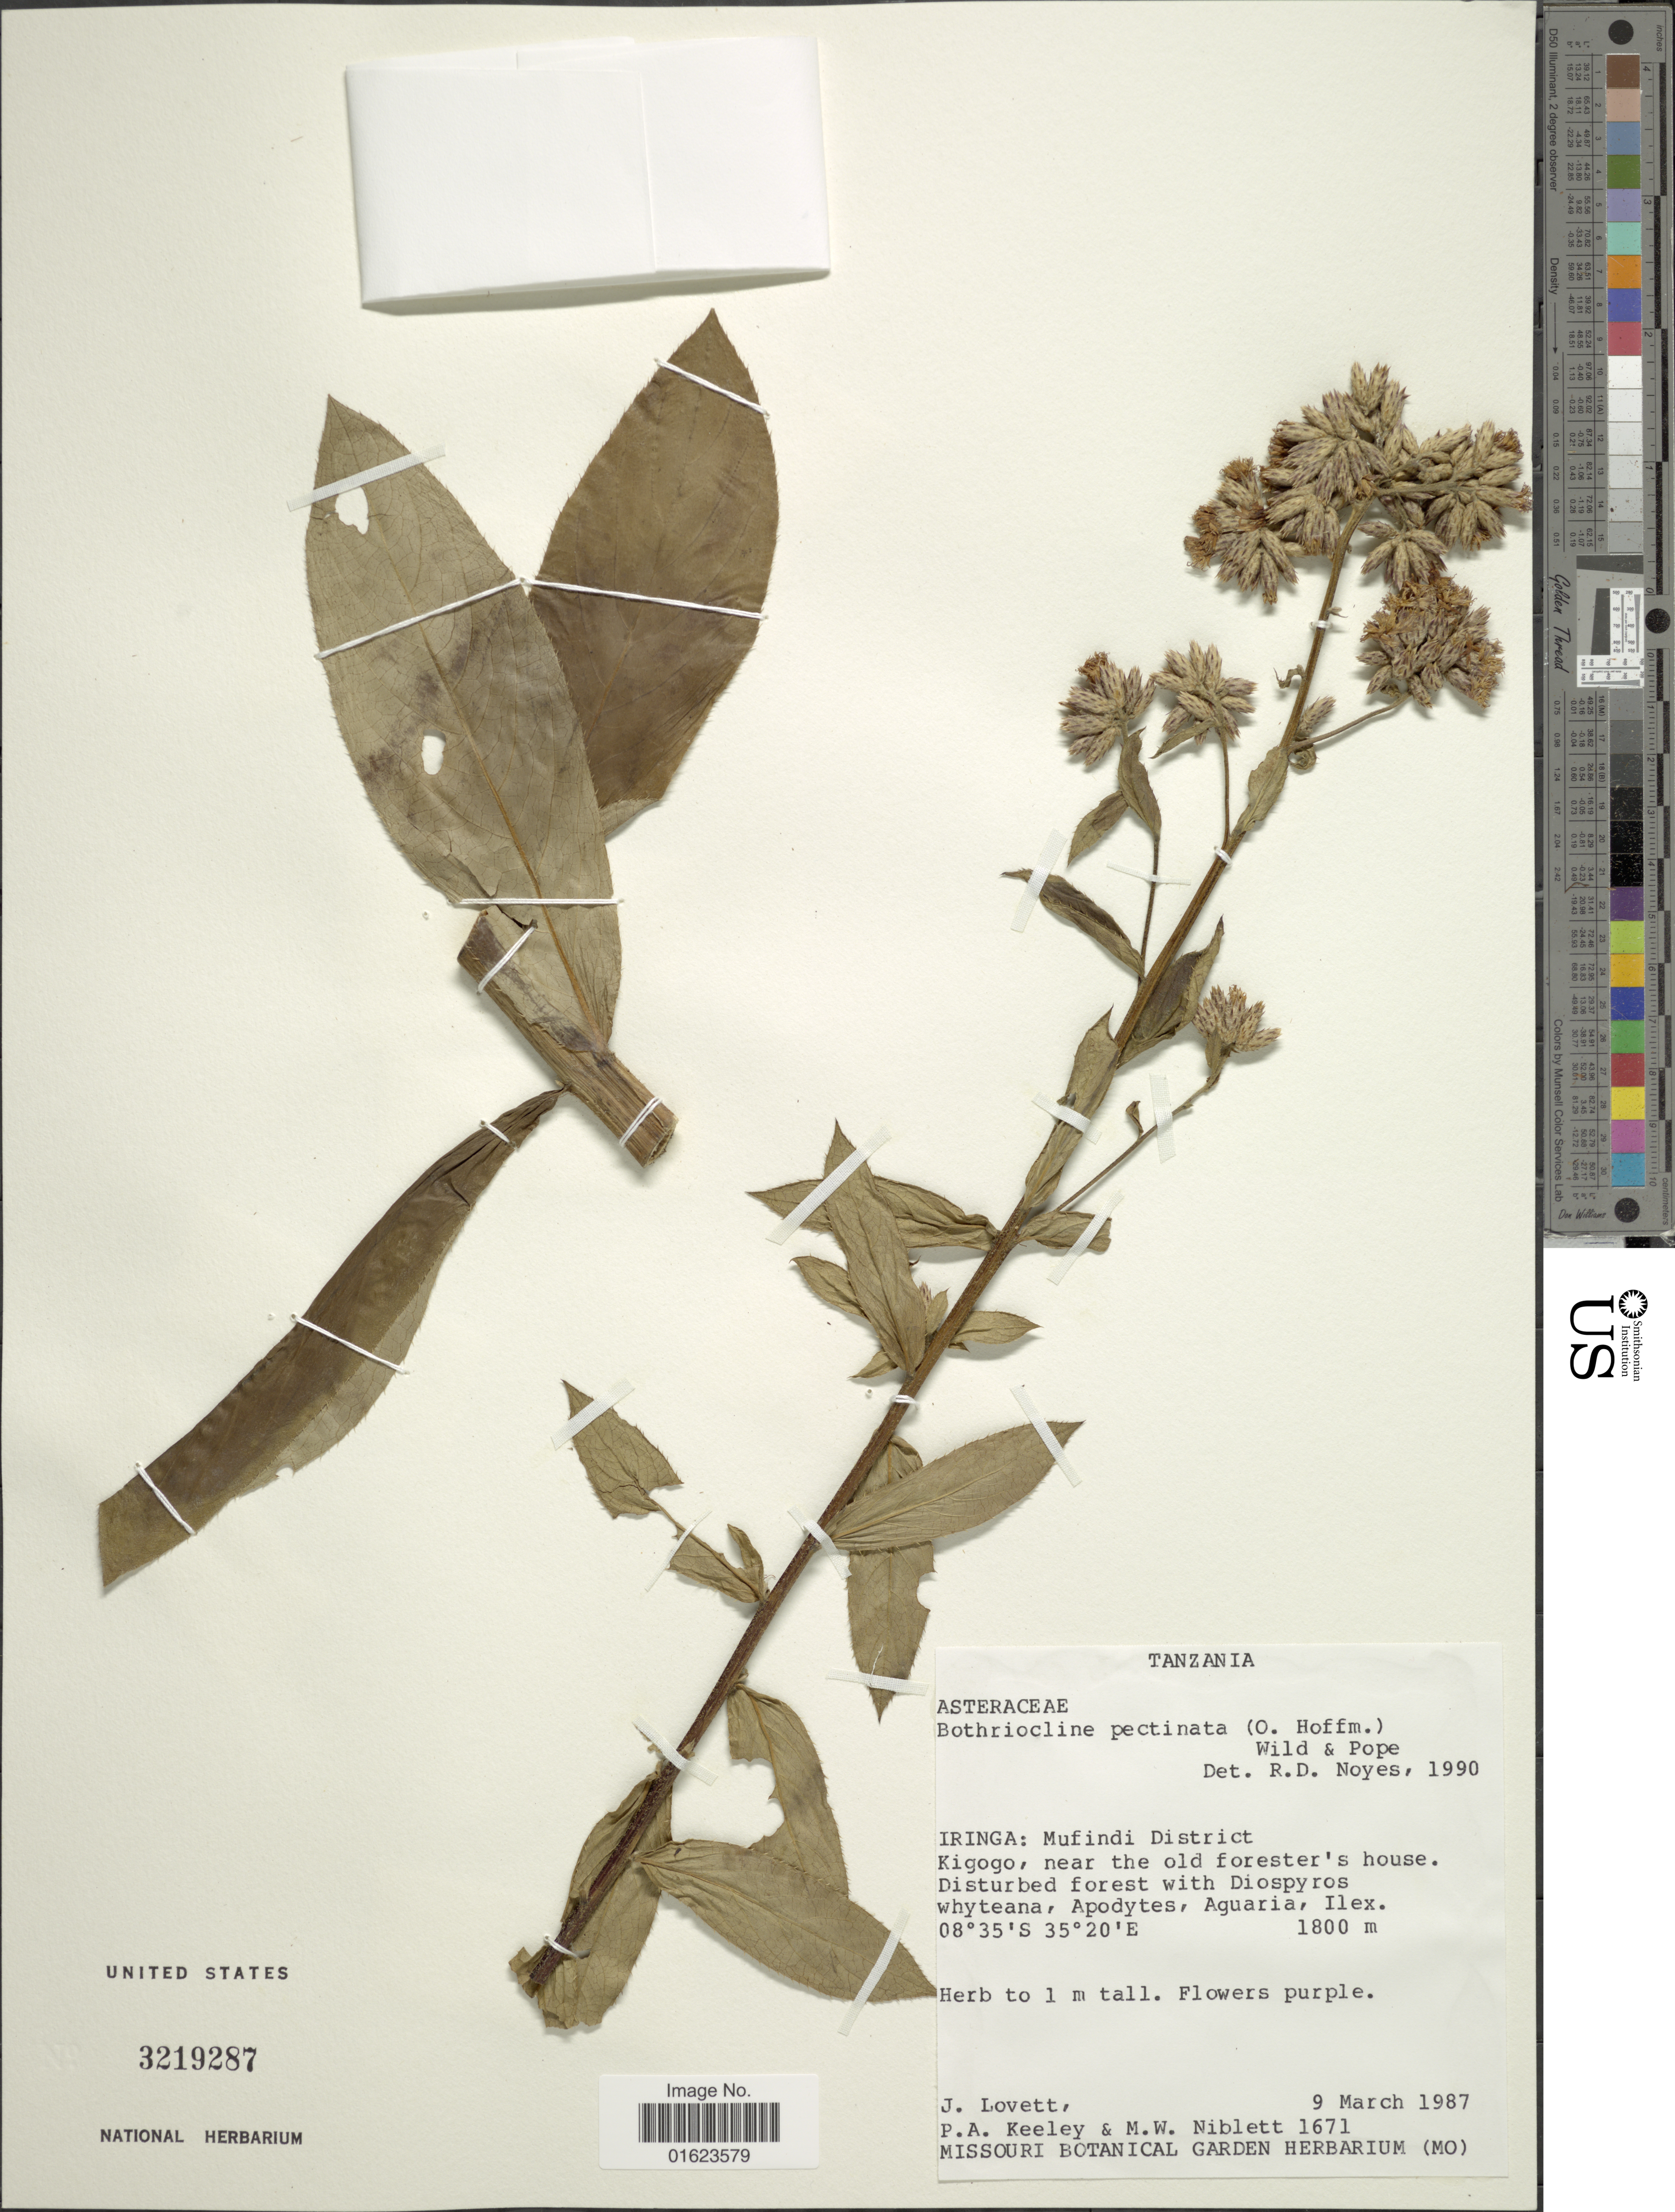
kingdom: Plantae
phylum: Tracheophyta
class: Magnoliopsida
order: Asterales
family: Asteraceae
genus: Bothriocline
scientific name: Bothriocline pectinata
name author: (O. Hoffm.) Wild & G.V. Pope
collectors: J. Lovett, P. A. Keeley & M. Niblett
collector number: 1671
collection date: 1987-03-09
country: Tanzania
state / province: Iringa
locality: Tanzania: Iringa: Mufindi district, Kigogo, near the old forester's house.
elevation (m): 1800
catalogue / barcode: US 3219287